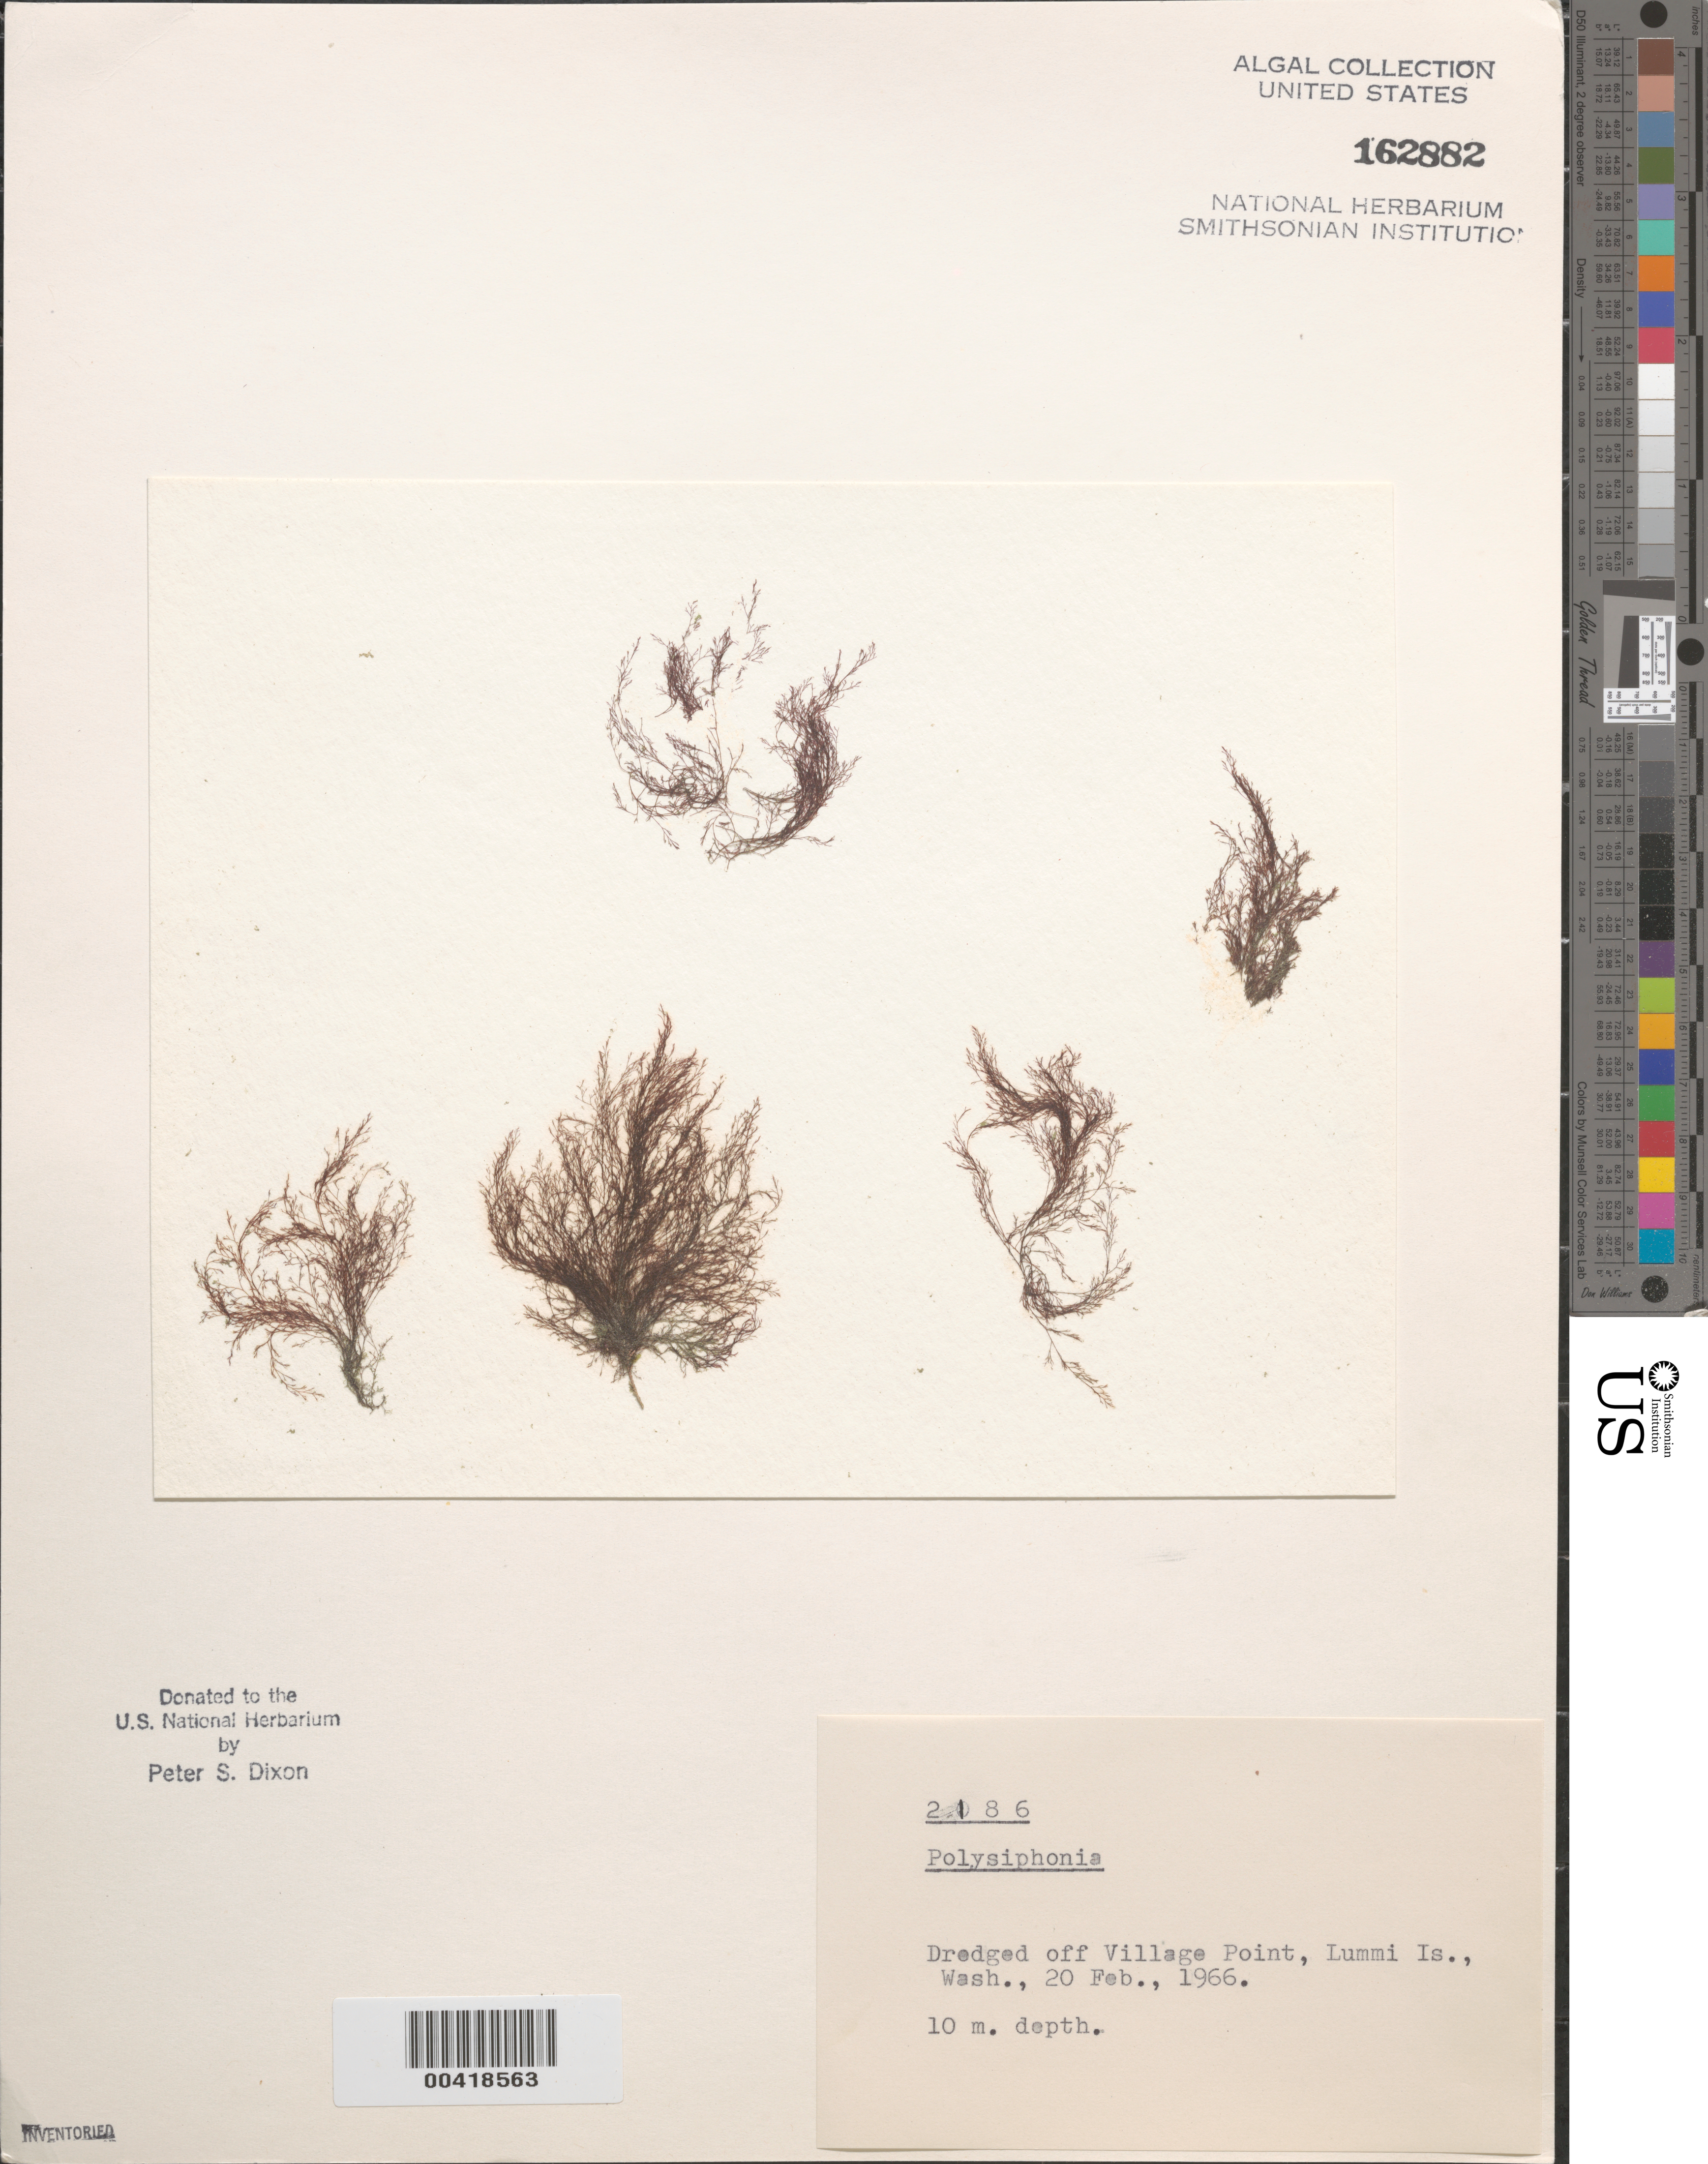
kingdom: Plantae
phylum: Rhodophyta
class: Florideophyceae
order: Ceramiales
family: Rhodomelaceae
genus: Polysiphonia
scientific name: Polysiphonia sp.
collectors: P. S. Dixon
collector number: PSD 2186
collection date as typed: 20 Feb 1966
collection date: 1966-02-20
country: United States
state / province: Washington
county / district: Whatcom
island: Lummi Island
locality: Off Village Point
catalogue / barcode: US 162882